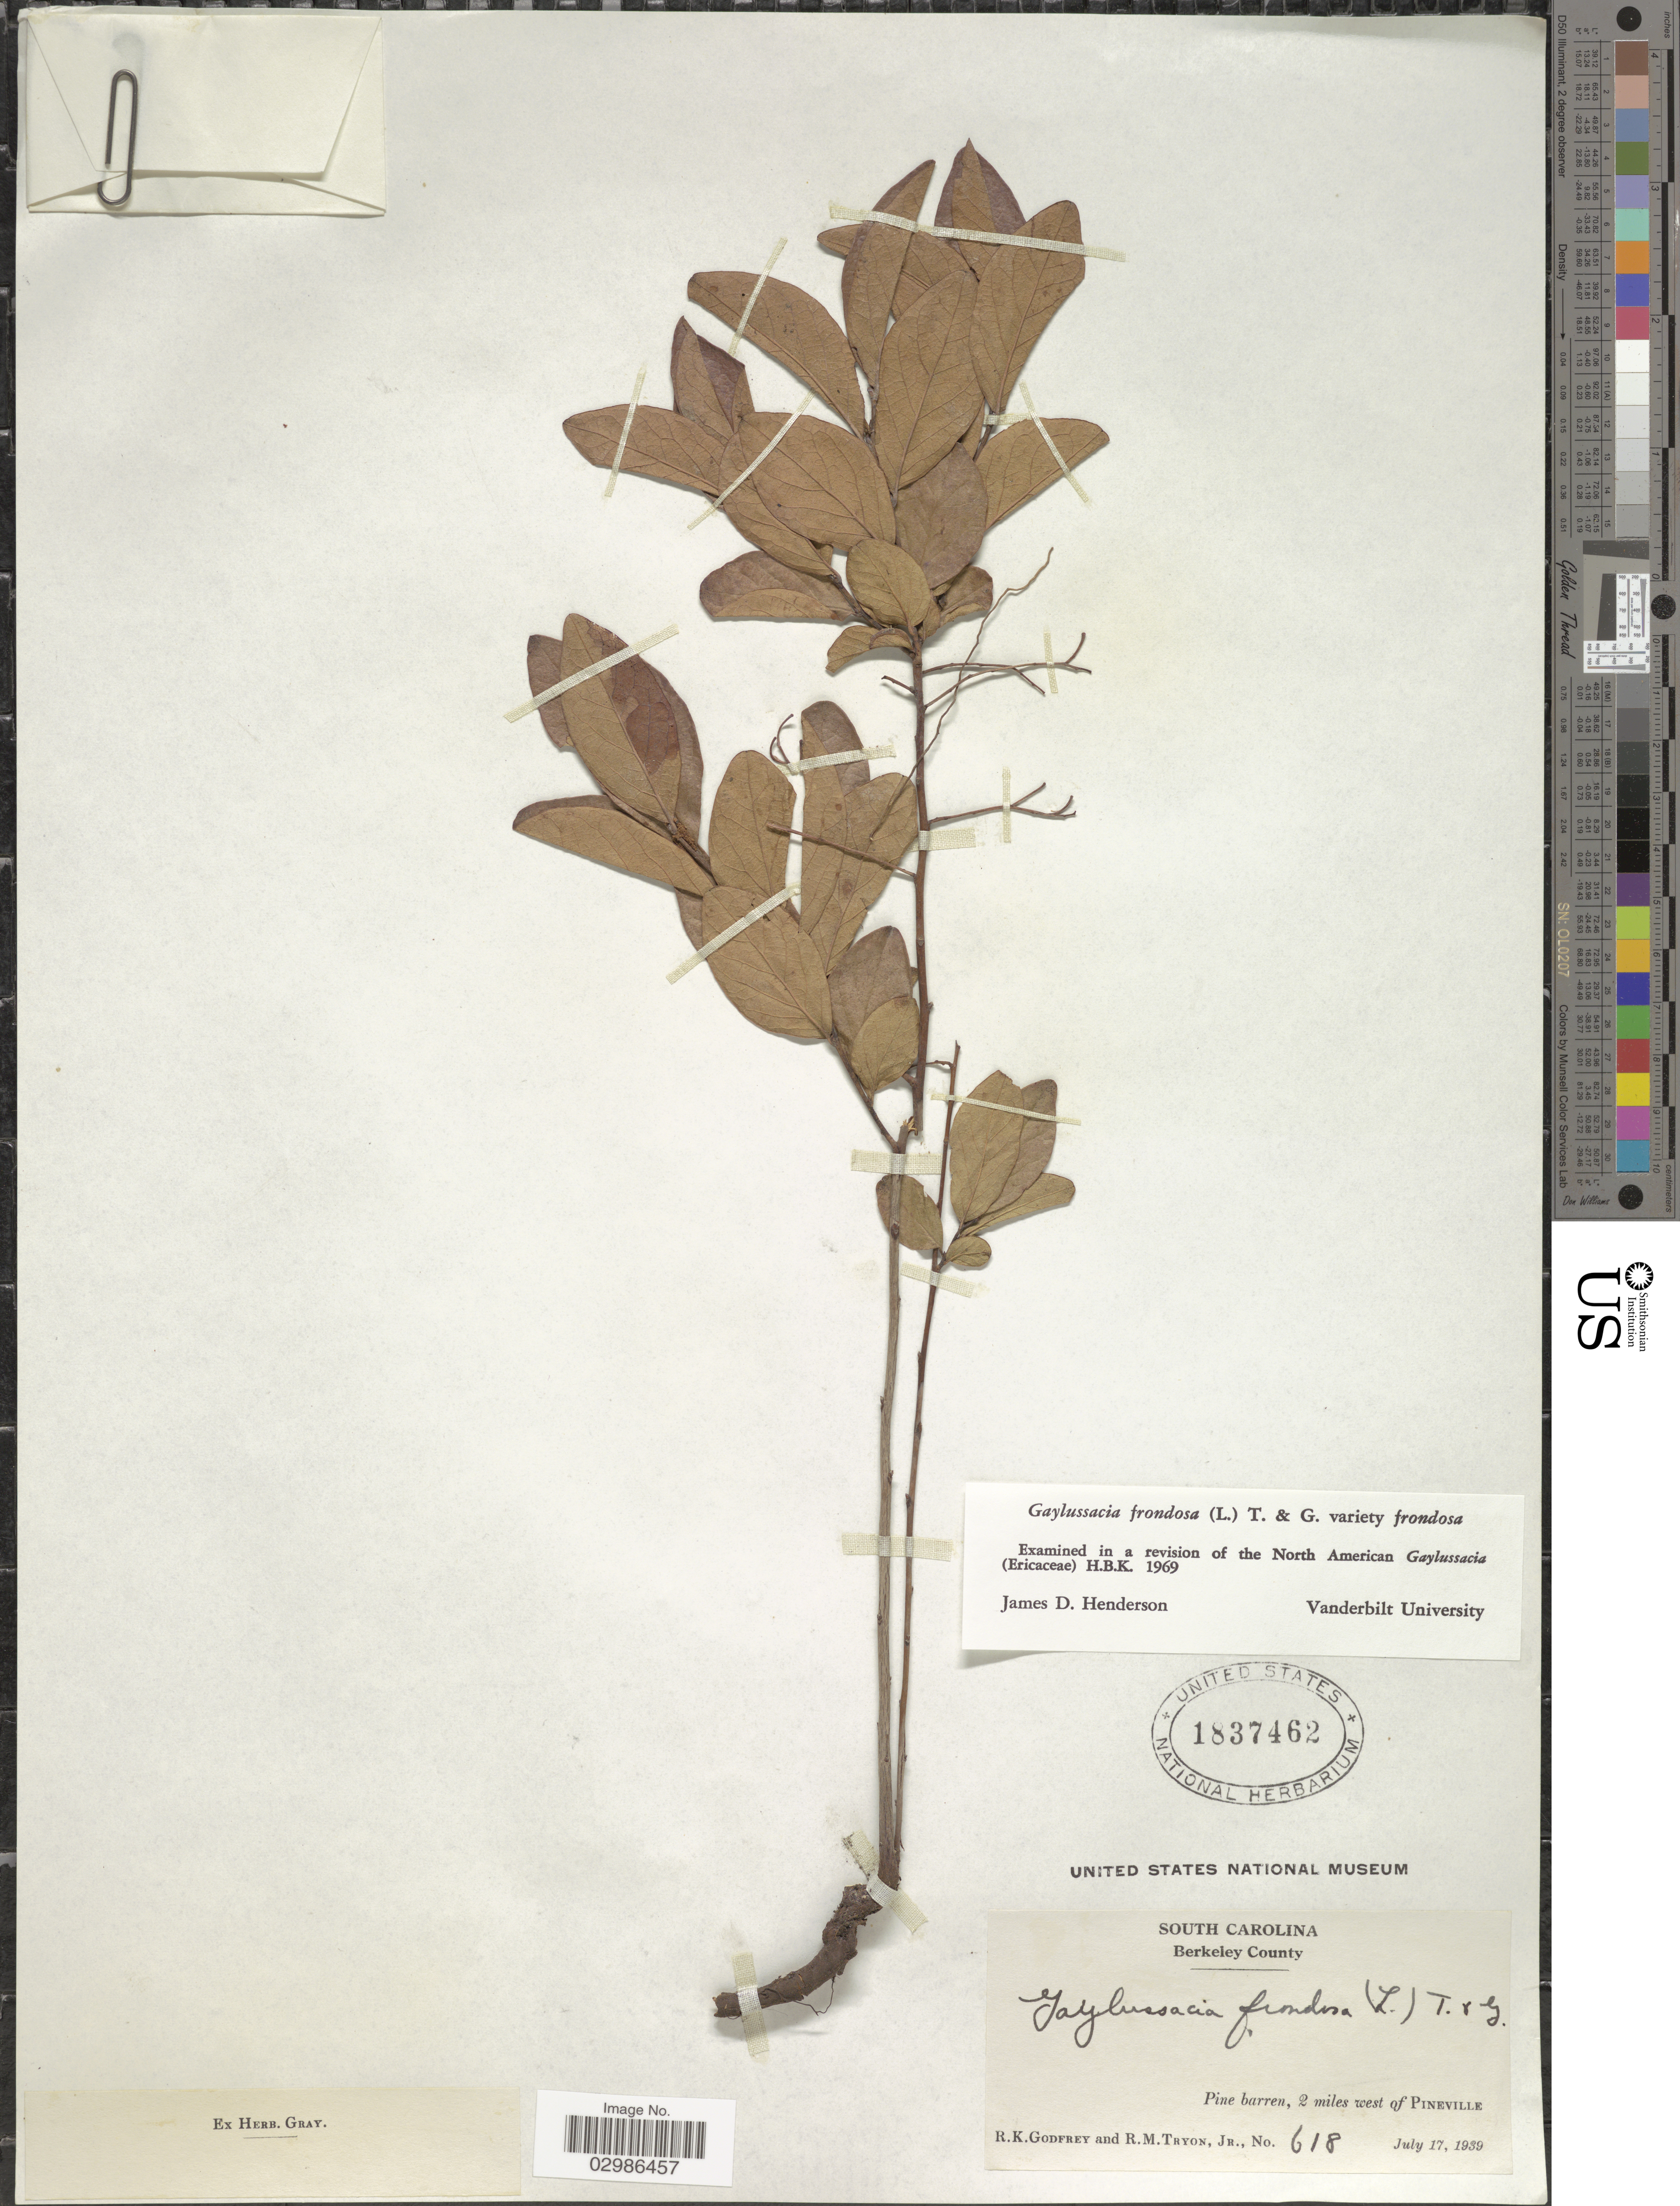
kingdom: Plantae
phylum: Tracheophyta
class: Magnoliopsida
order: Ericales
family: Ericaceae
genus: Gaylussacia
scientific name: Gaylussacia frondosa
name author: (L.) Torr. & A. Gray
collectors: R. K. Godfrey & R. Tryon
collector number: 618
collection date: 1939-07-17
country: United States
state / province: South Carolina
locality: Berkeley County. 2 miles west of Pineville.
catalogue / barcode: US 1837462